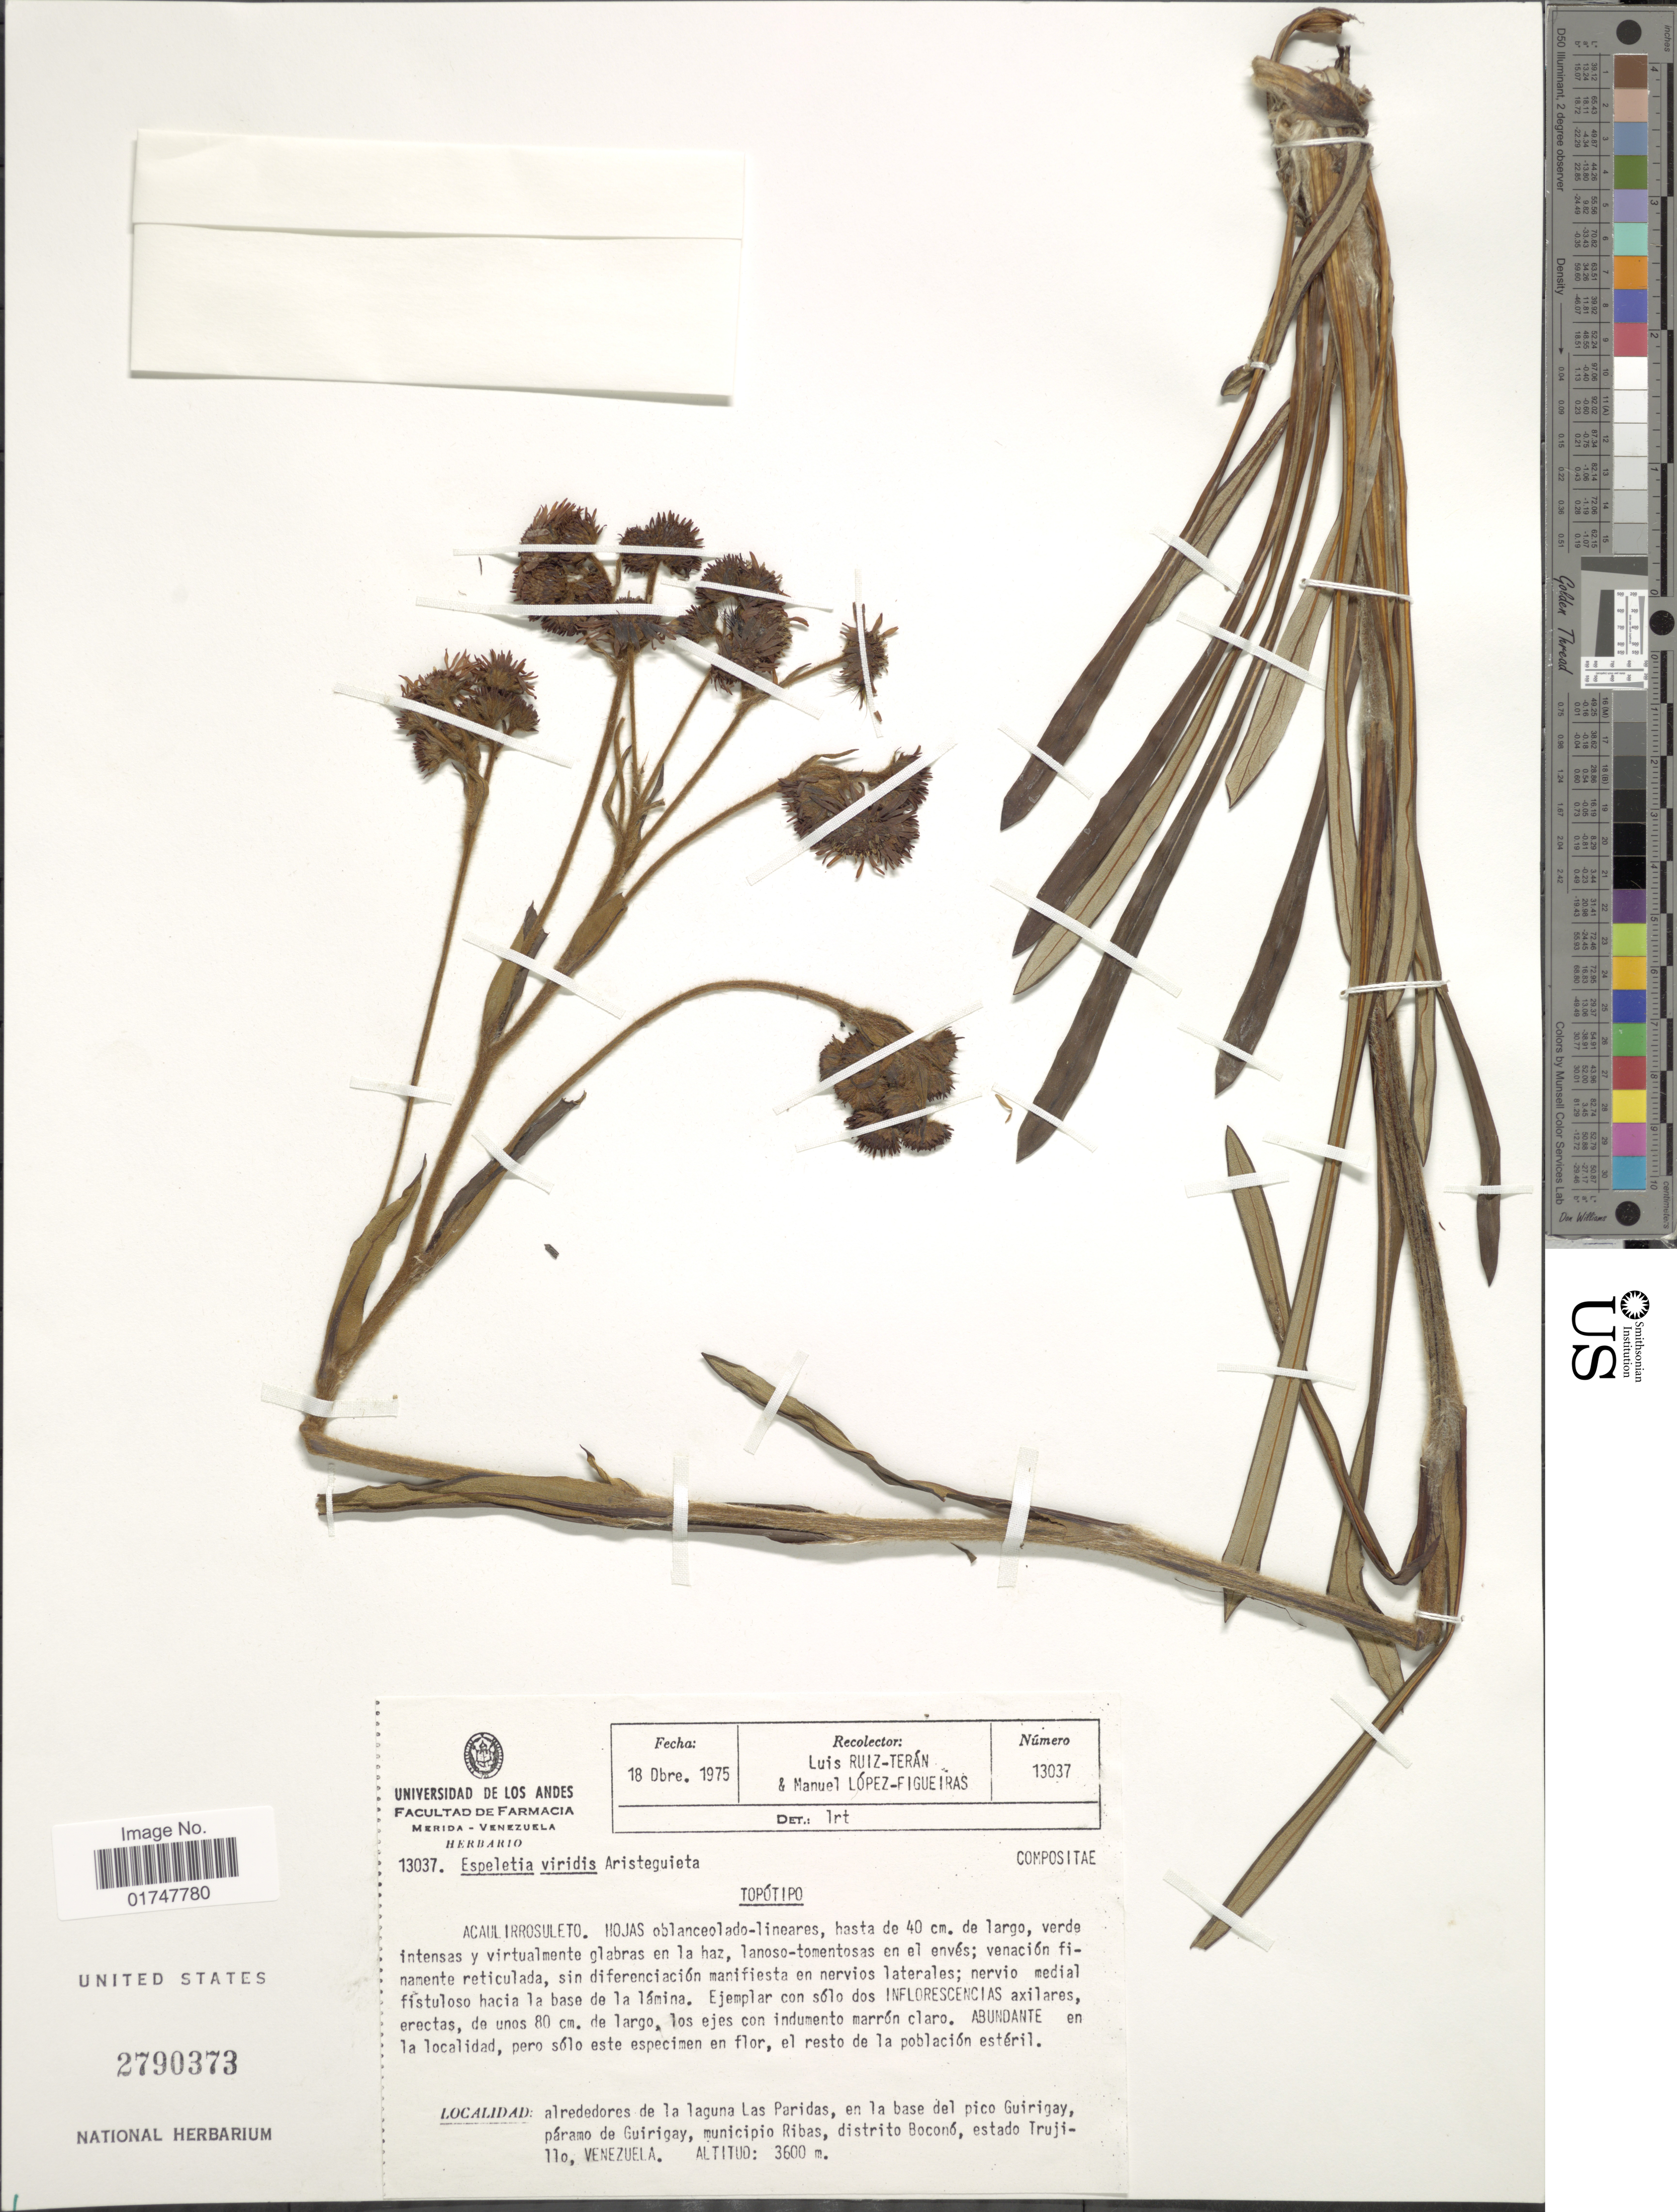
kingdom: Plantae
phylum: Tracheophyta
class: Magnoliopsida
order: Asterales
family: Asteraceae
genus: Ruilopezia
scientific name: Ruilopezia viridis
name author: (Aristeg.) Cuatrec.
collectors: L. E. Ruíz-Terán & M. López Figueiras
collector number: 13037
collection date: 1975-12-18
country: Venezuela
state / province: Trujillo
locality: Alrededores de la laguna Las Paridas, en la base del Guirigay, páramo de Guirigay, municipio Ribas, distrito Boconó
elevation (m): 3600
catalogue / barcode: US 2790373